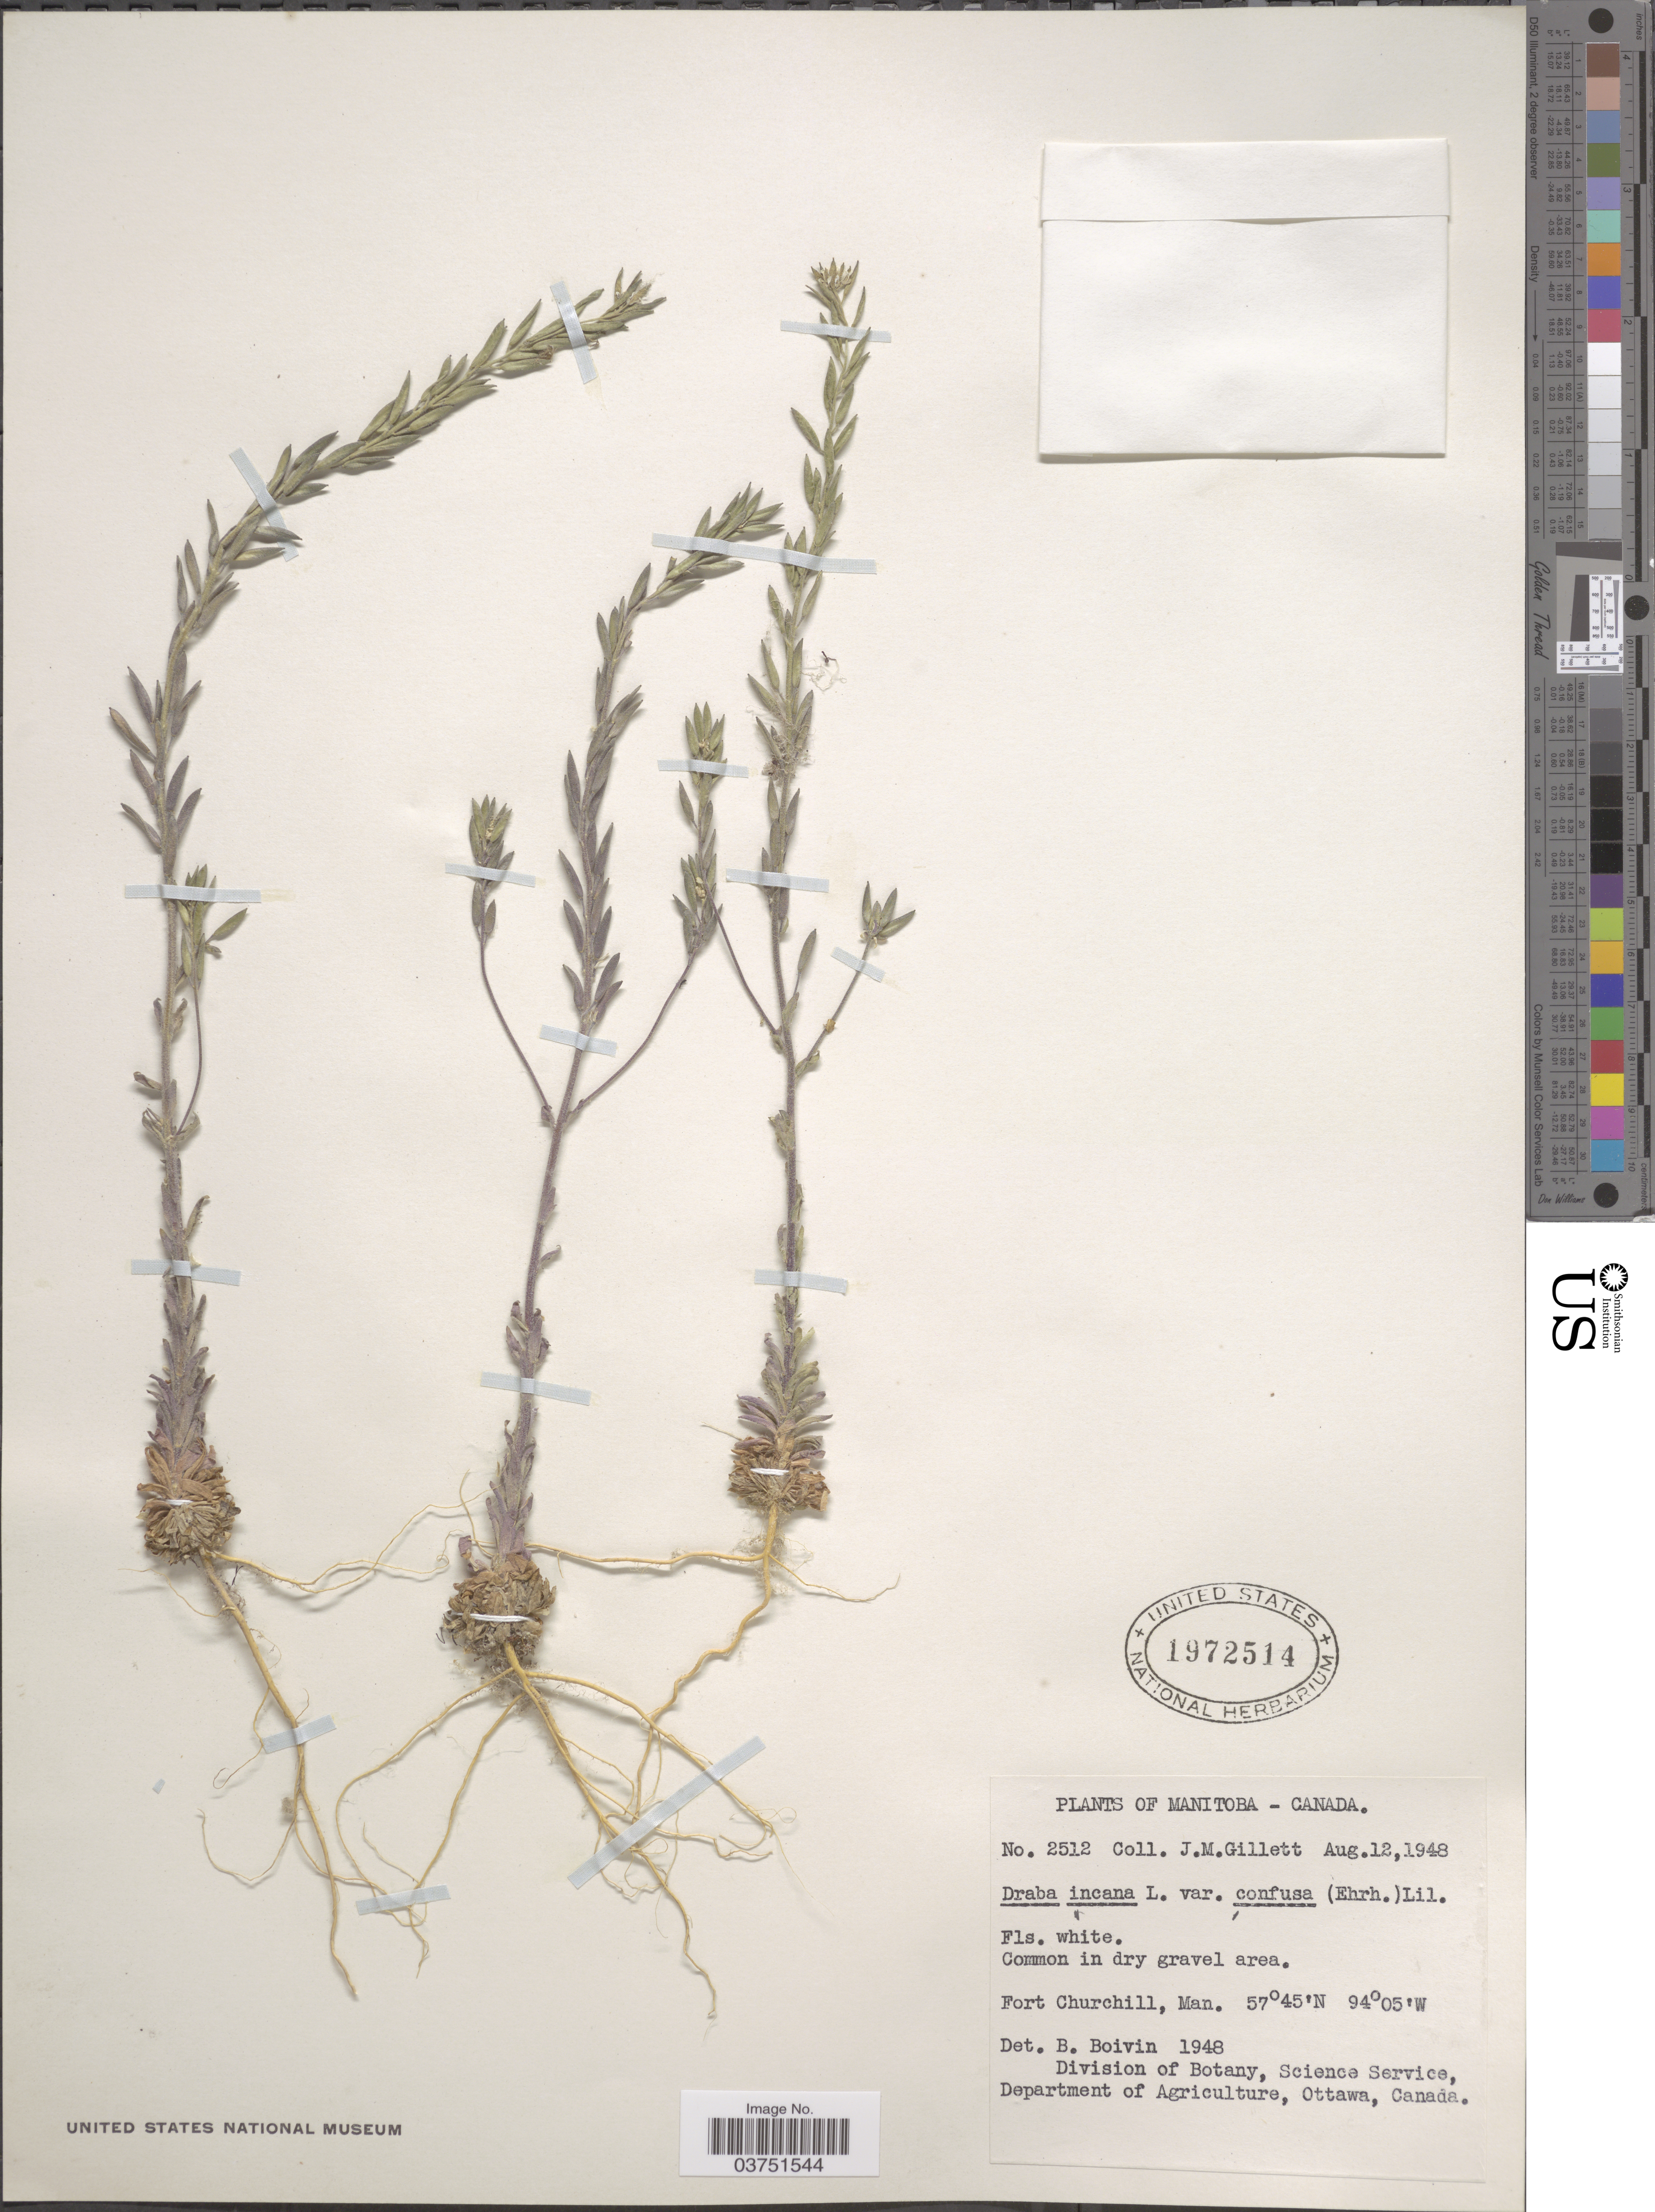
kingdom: Plantae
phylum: Tracheophyta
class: Magnoliopsida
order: Brassicales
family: Brassicaceae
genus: Draba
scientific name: Draba incana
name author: L.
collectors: J. M. Gillett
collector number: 2512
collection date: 1948-08-12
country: Canada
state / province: Manitoba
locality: Fort Churchill.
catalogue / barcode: US 1972514